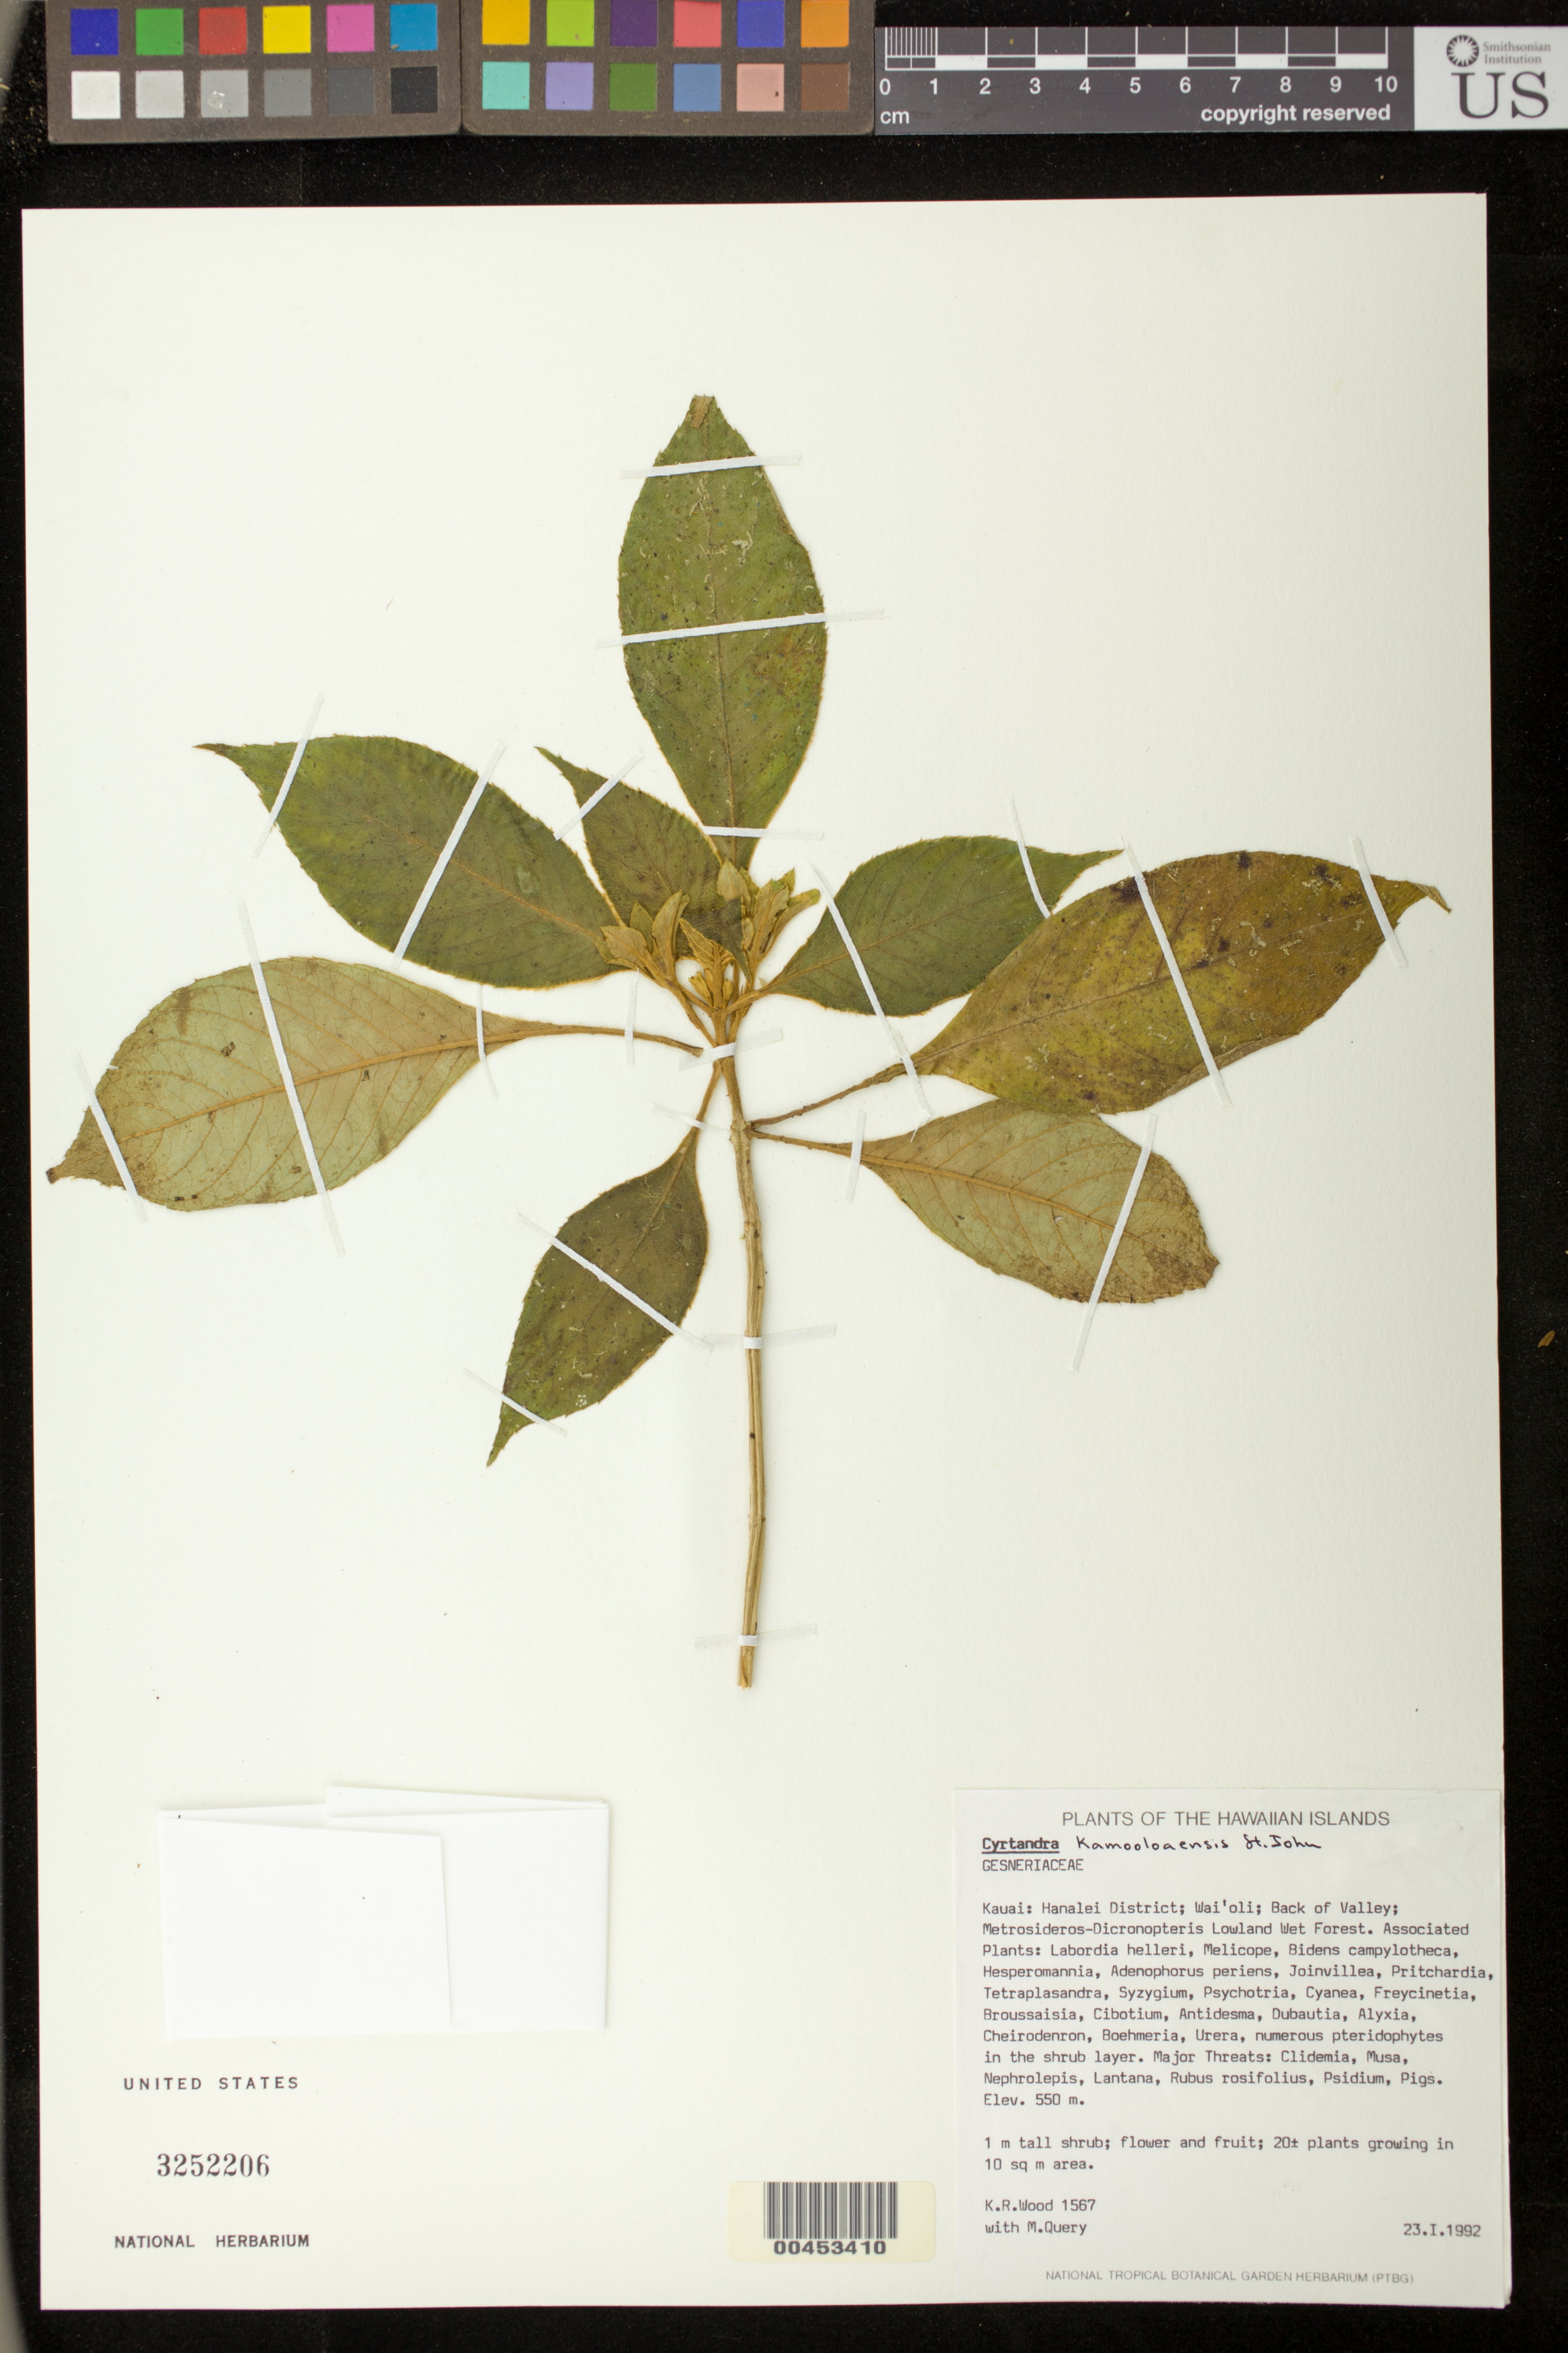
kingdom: Plantae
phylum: Tracheophyta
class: Magnoliopsida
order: Lamiales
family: Gesneriaceae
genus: Cyrtandra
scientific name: Cyrtandra kamoolaensis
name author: H. St. John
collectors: K. R. Wood & M. Query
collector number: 1567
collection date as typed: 23 Jan 1992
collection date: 1992-01-23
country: United States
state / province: Hawaii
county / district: Kauai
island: Kaua'i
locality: Hanalei District, Wai'oli, back of valley.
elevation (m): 550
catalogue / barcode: US 3252206